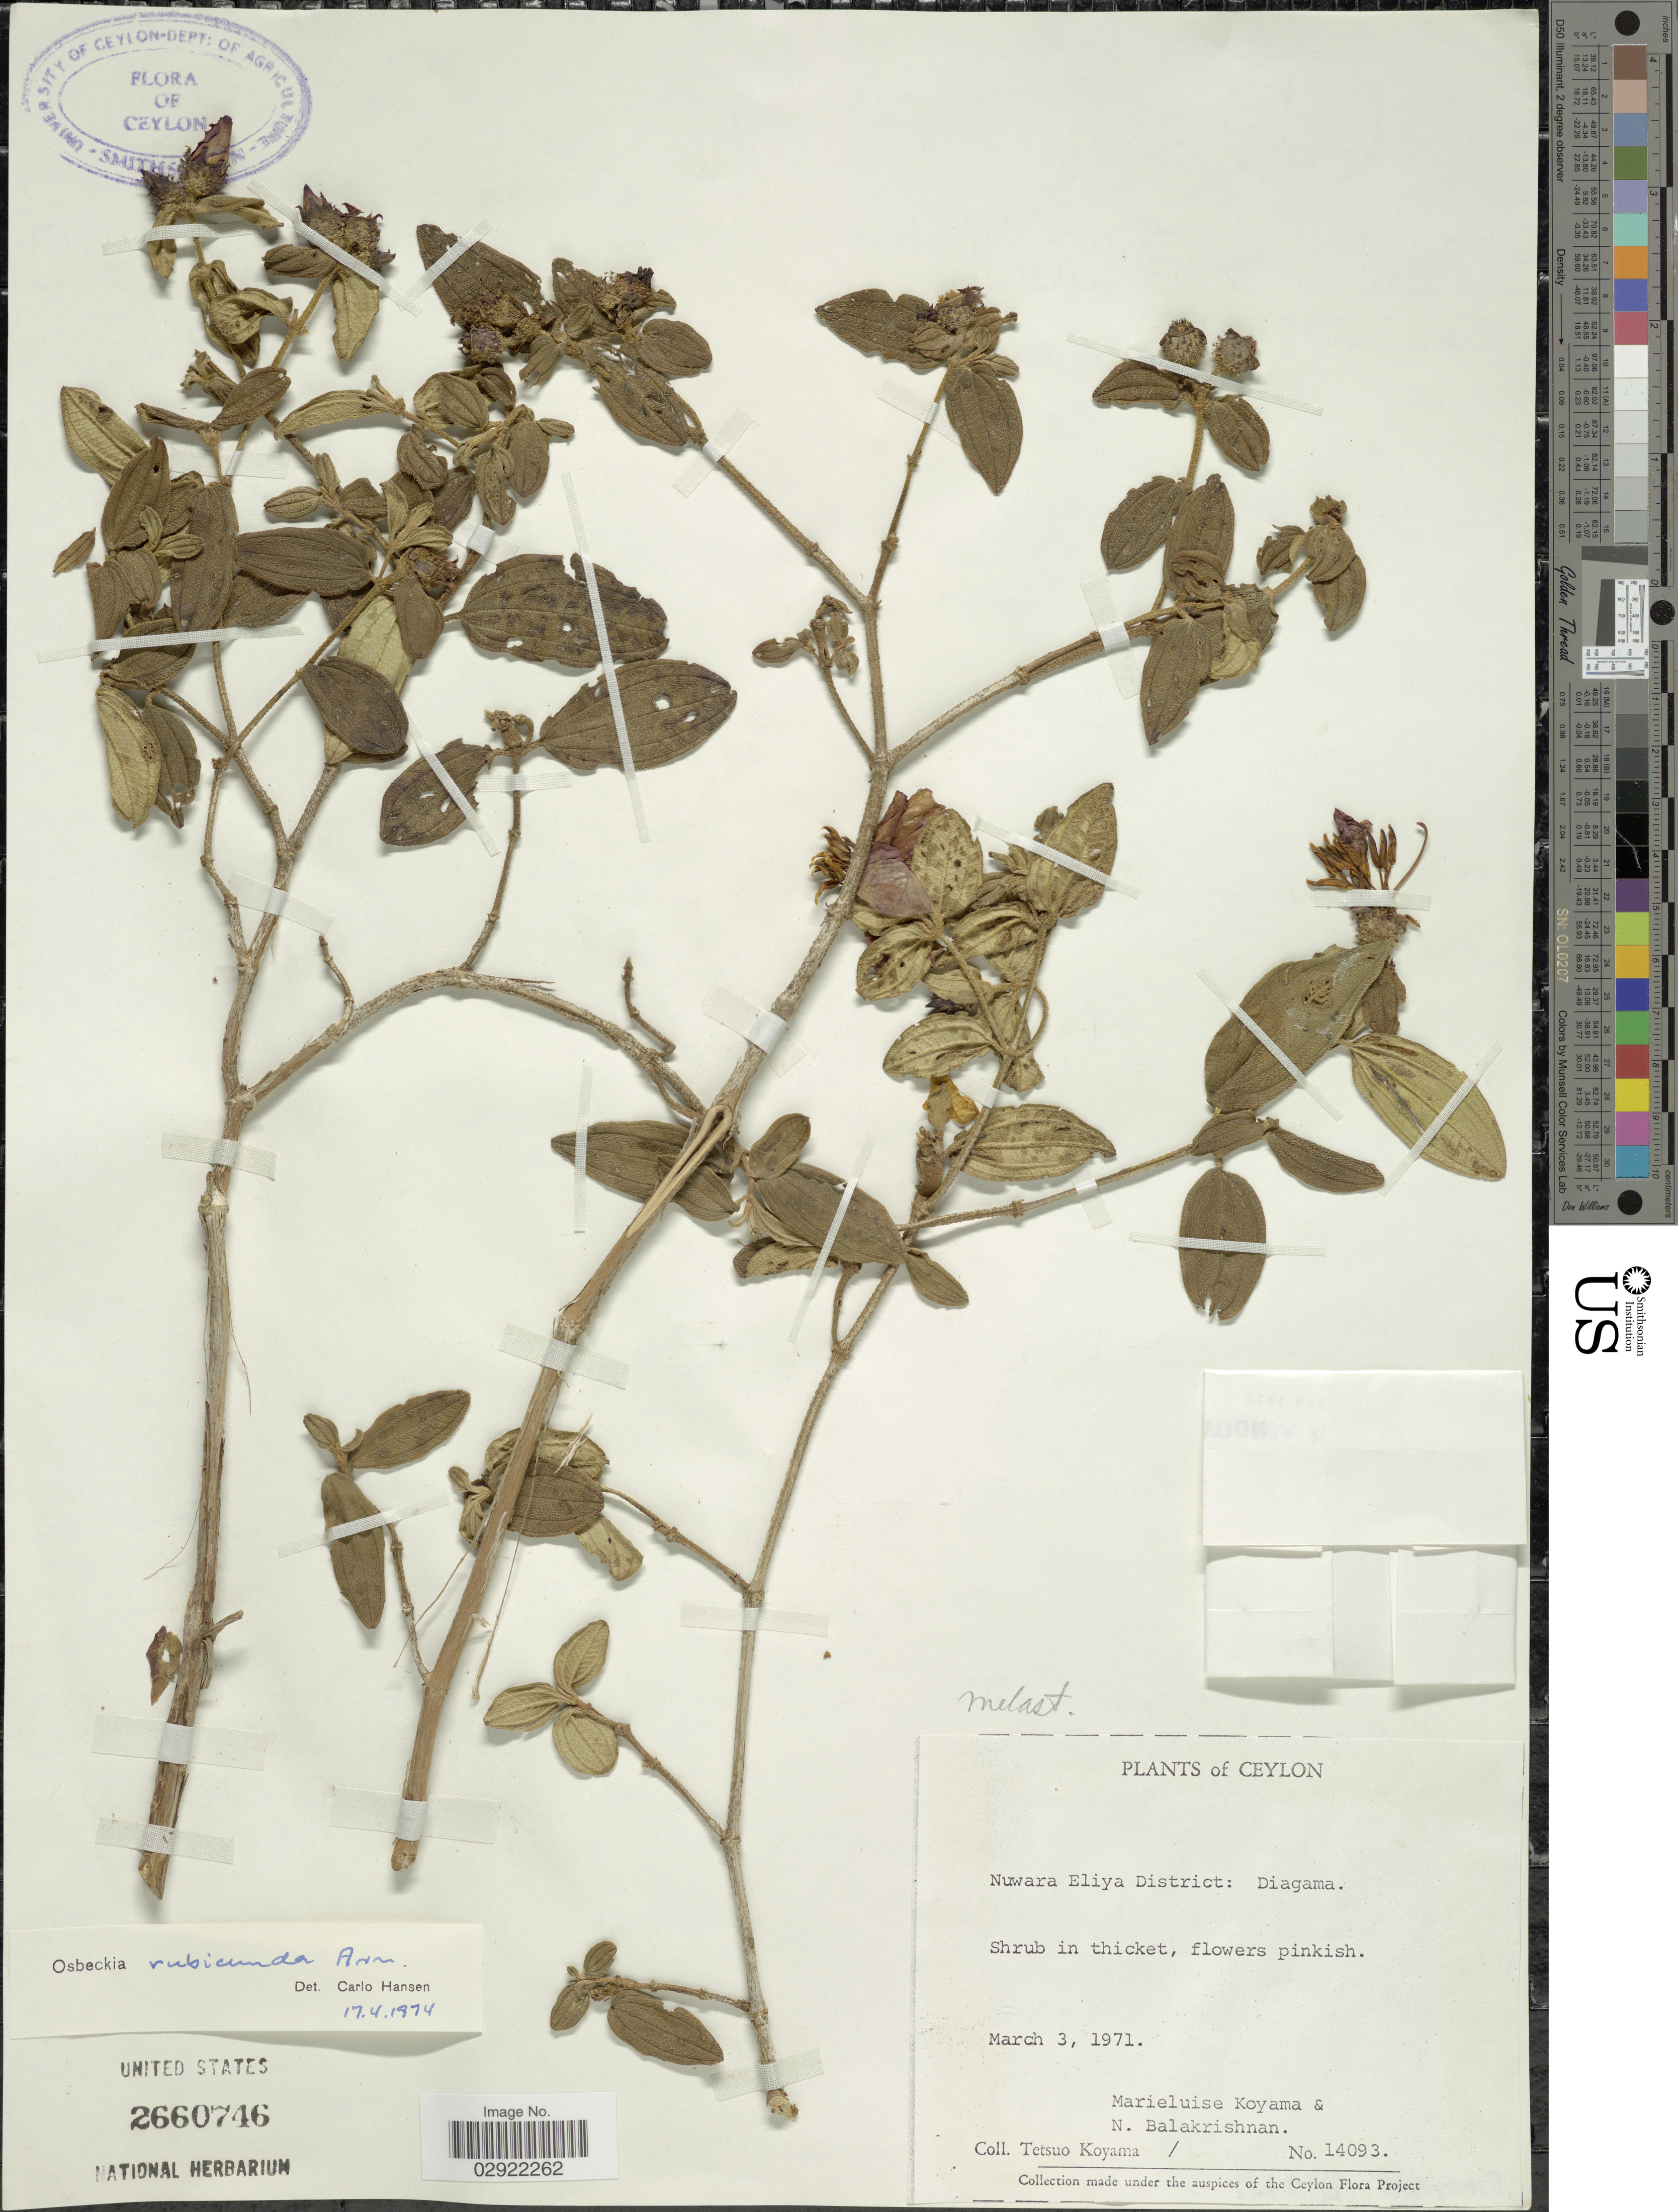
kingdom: Plantae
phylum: Tracheophyta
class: Magnoliopsida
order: Myrtales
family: Melastomataceae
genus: Osbeckia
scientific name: Osbeckia rubicunda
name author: Arn.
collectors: T. Koyama, M. Koyama & N. Balakrishnan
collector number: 14093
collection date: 1971-03-03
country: Sri Lanka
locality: Ceylon. Nuwara Eliya District: Diagama.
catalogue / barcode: US 2660746